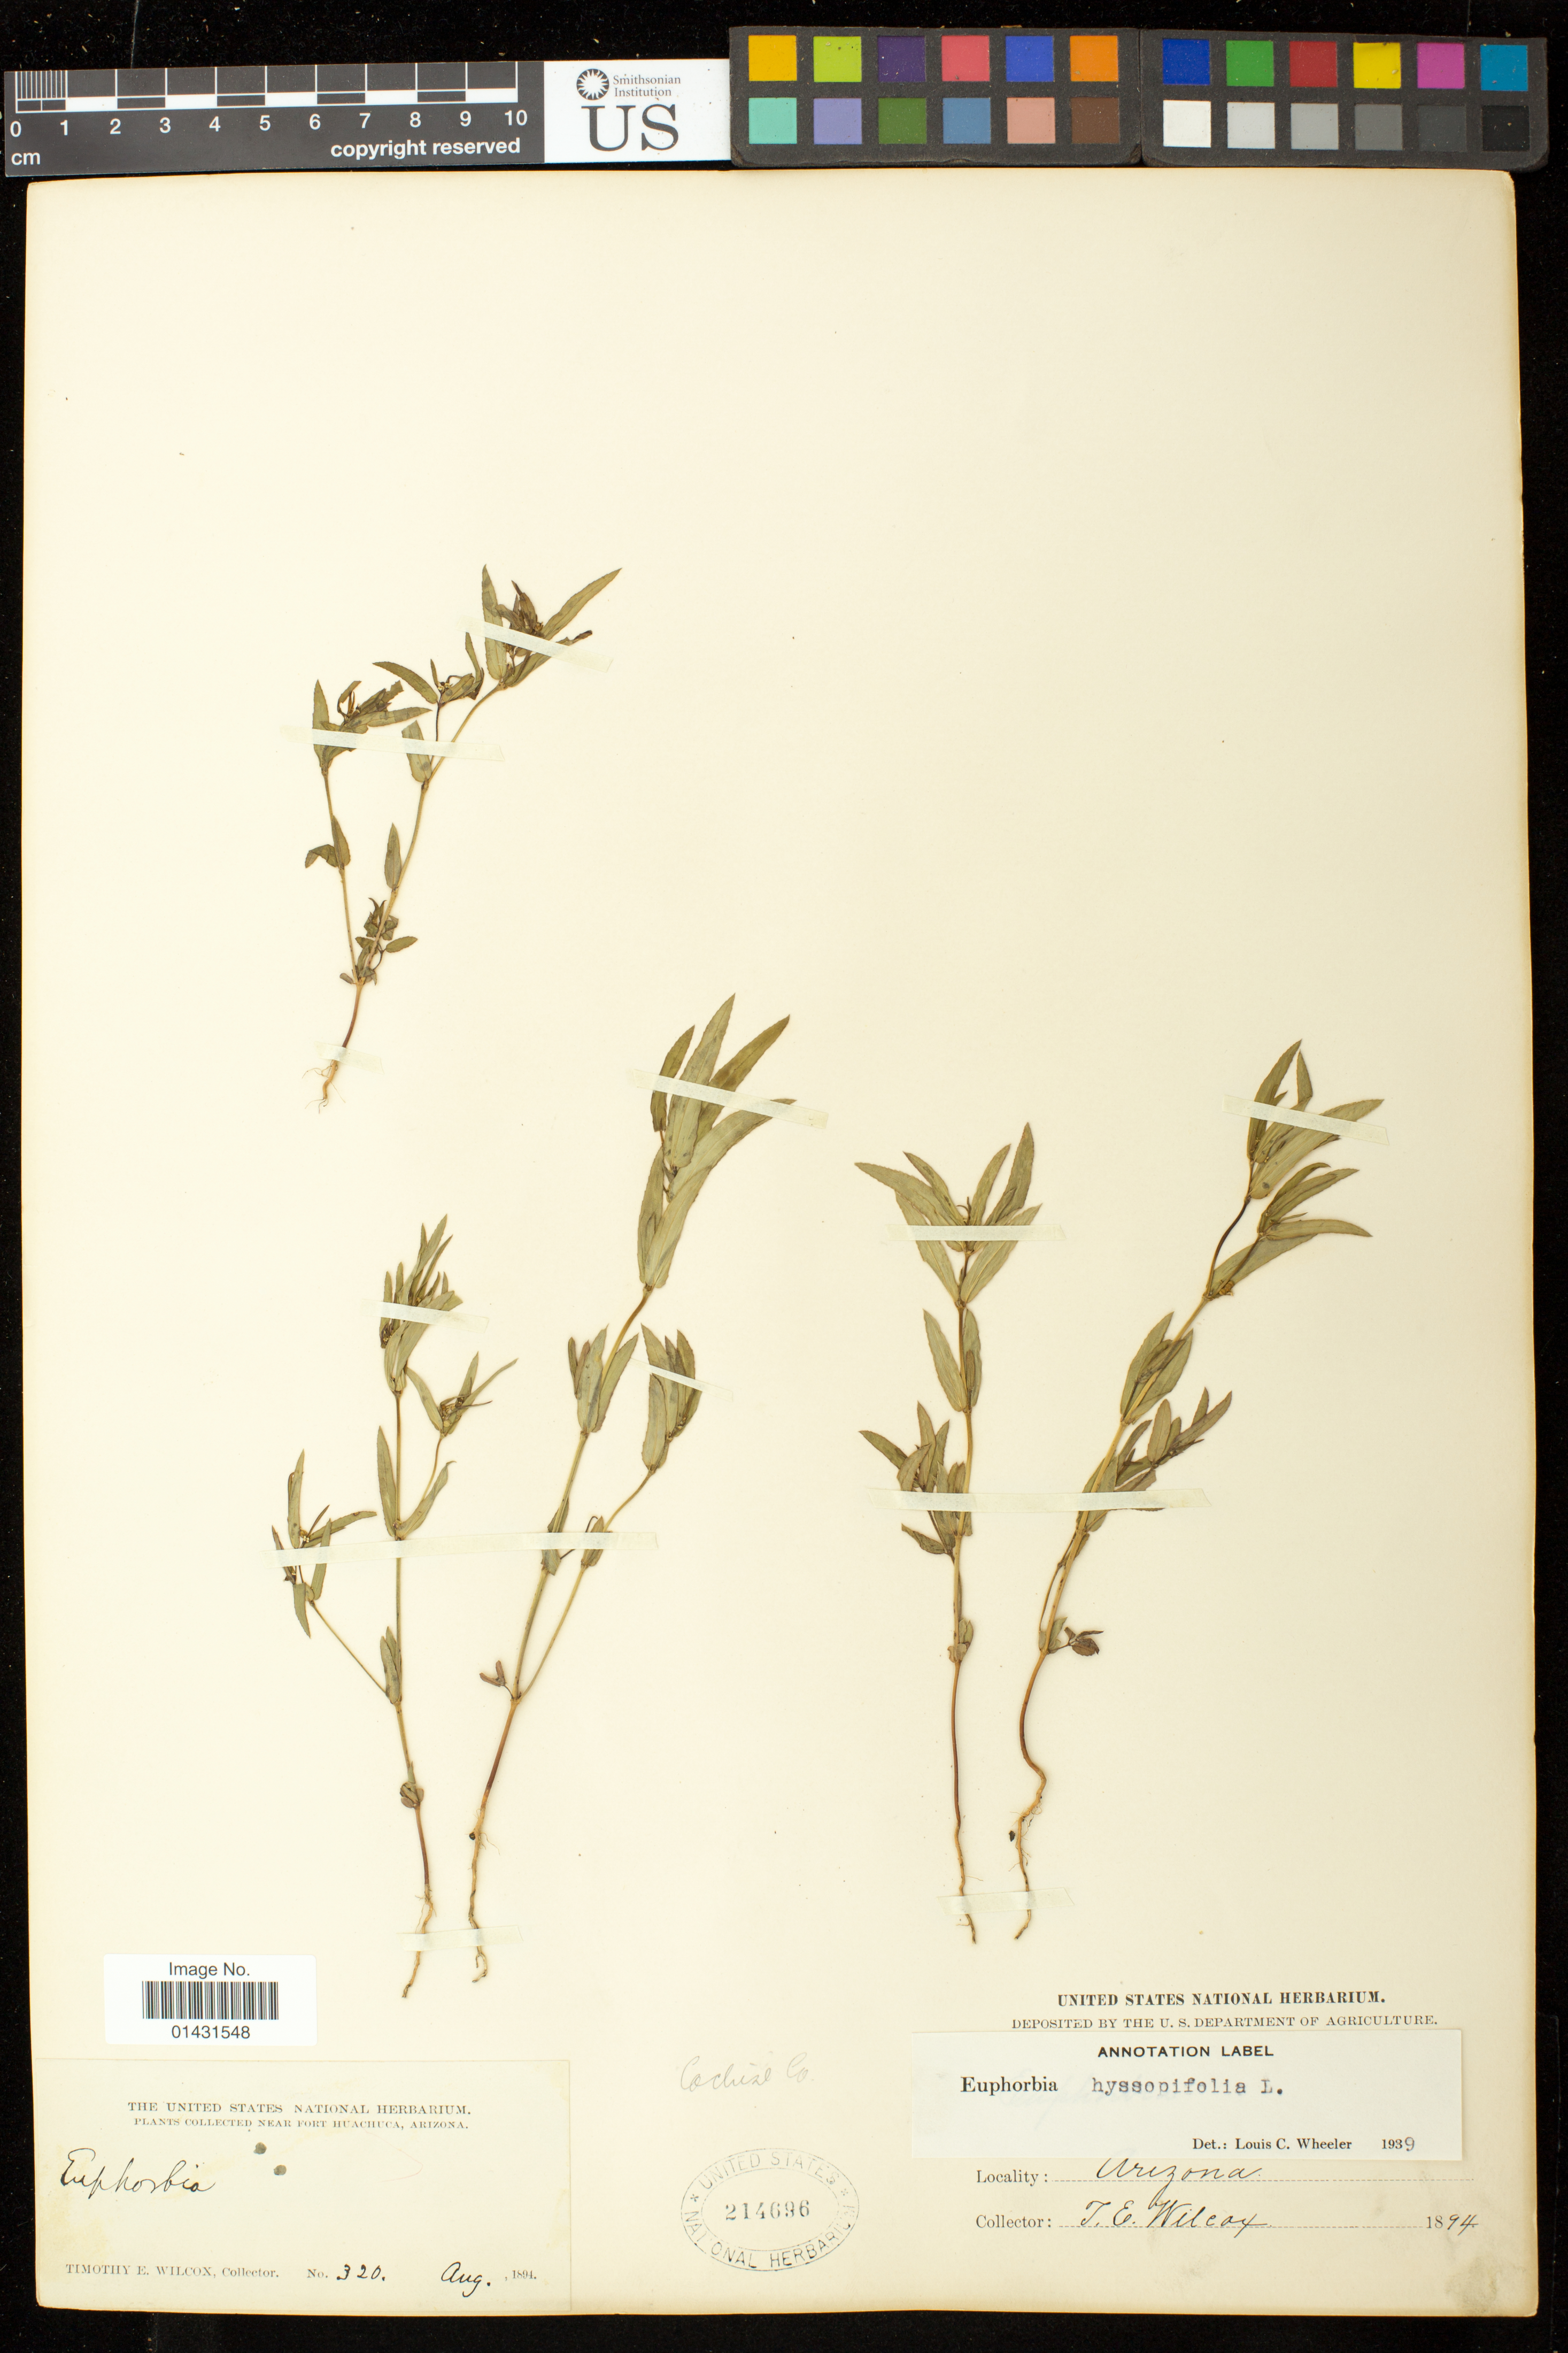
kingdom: Plantae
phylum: Tracheophyta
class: Magnoliopsida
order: Malpighiales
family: Euphorbiaceae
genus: Euphorbia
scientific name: Euphorbia hyssopifolia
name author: L.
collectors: T. E. Wilcox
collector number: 320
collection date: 1894-08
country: United States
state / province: Arizona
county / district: Cochise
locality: Near Fort Huachuca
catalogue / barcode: US 214696